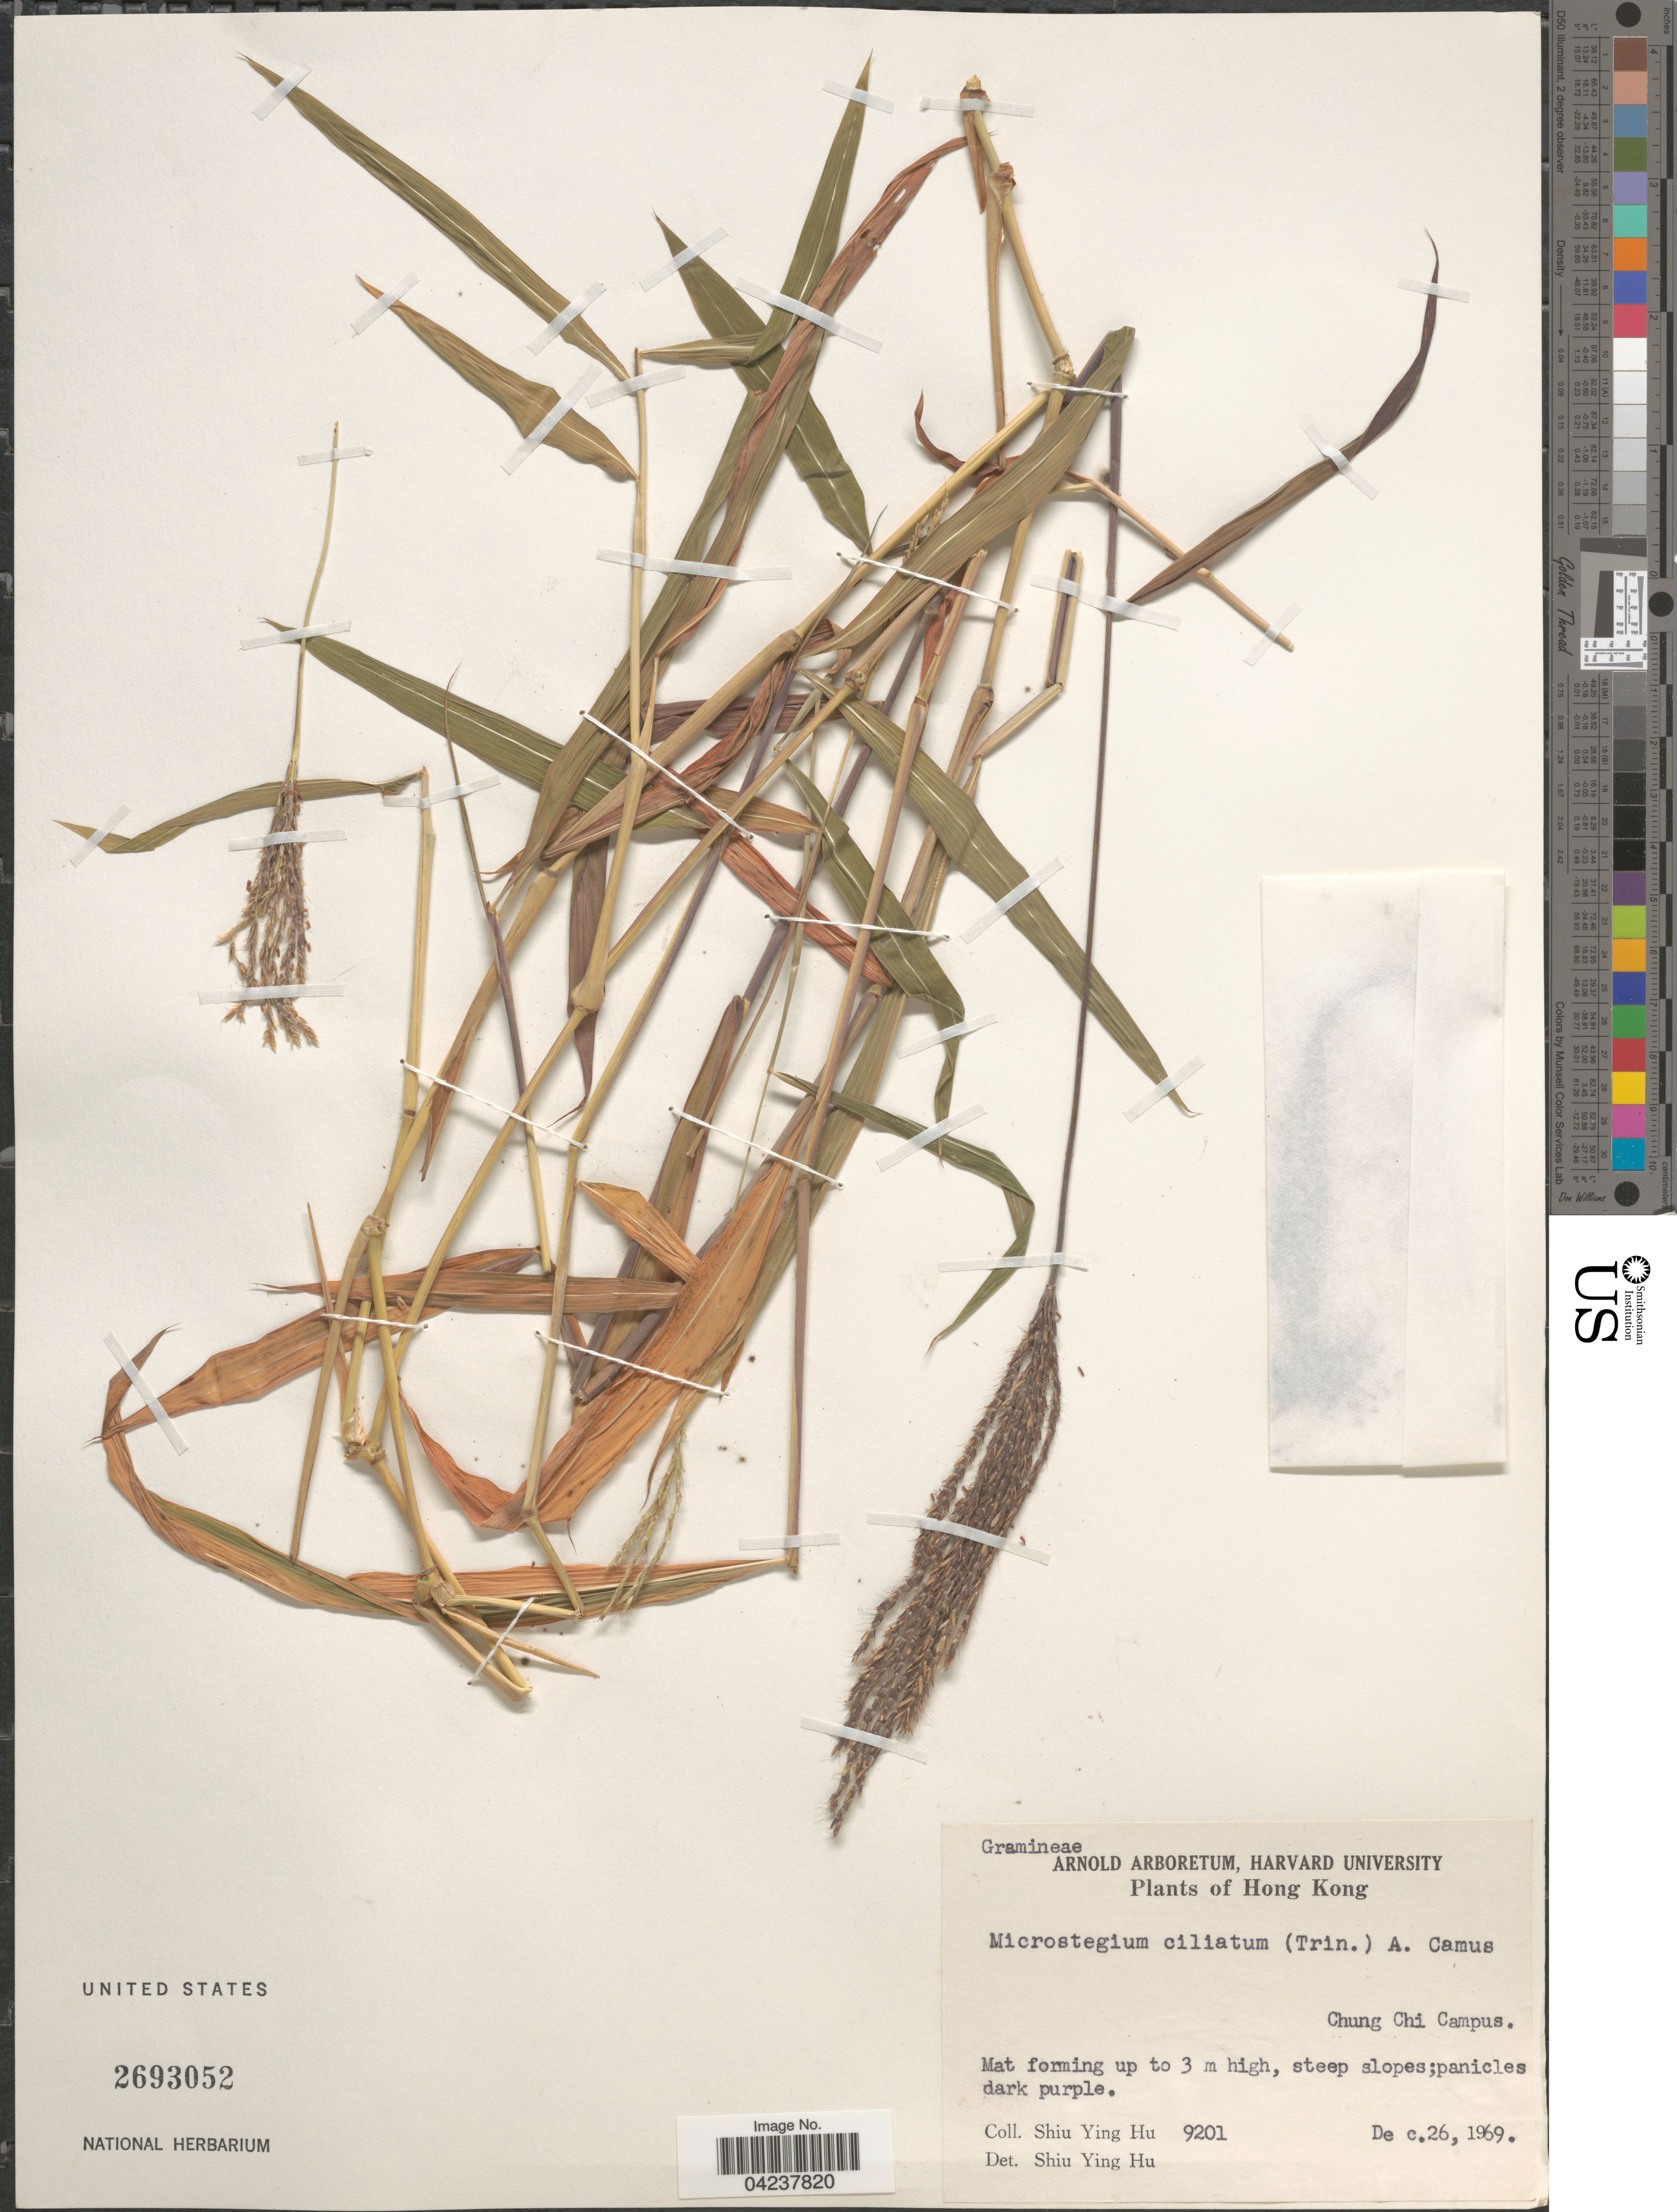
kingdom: Plantae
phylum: Tracheophyta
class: Liliopsida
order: Poales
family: Poaceae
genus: Microstegium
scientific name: Microstegium ciliatum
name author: (Trin.) A. Camus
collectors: S. Y. Hu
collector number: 9201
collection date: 1969-12-26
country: China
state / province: Hong Kong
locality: Chung Chi Campus.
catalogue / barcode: US 2693052